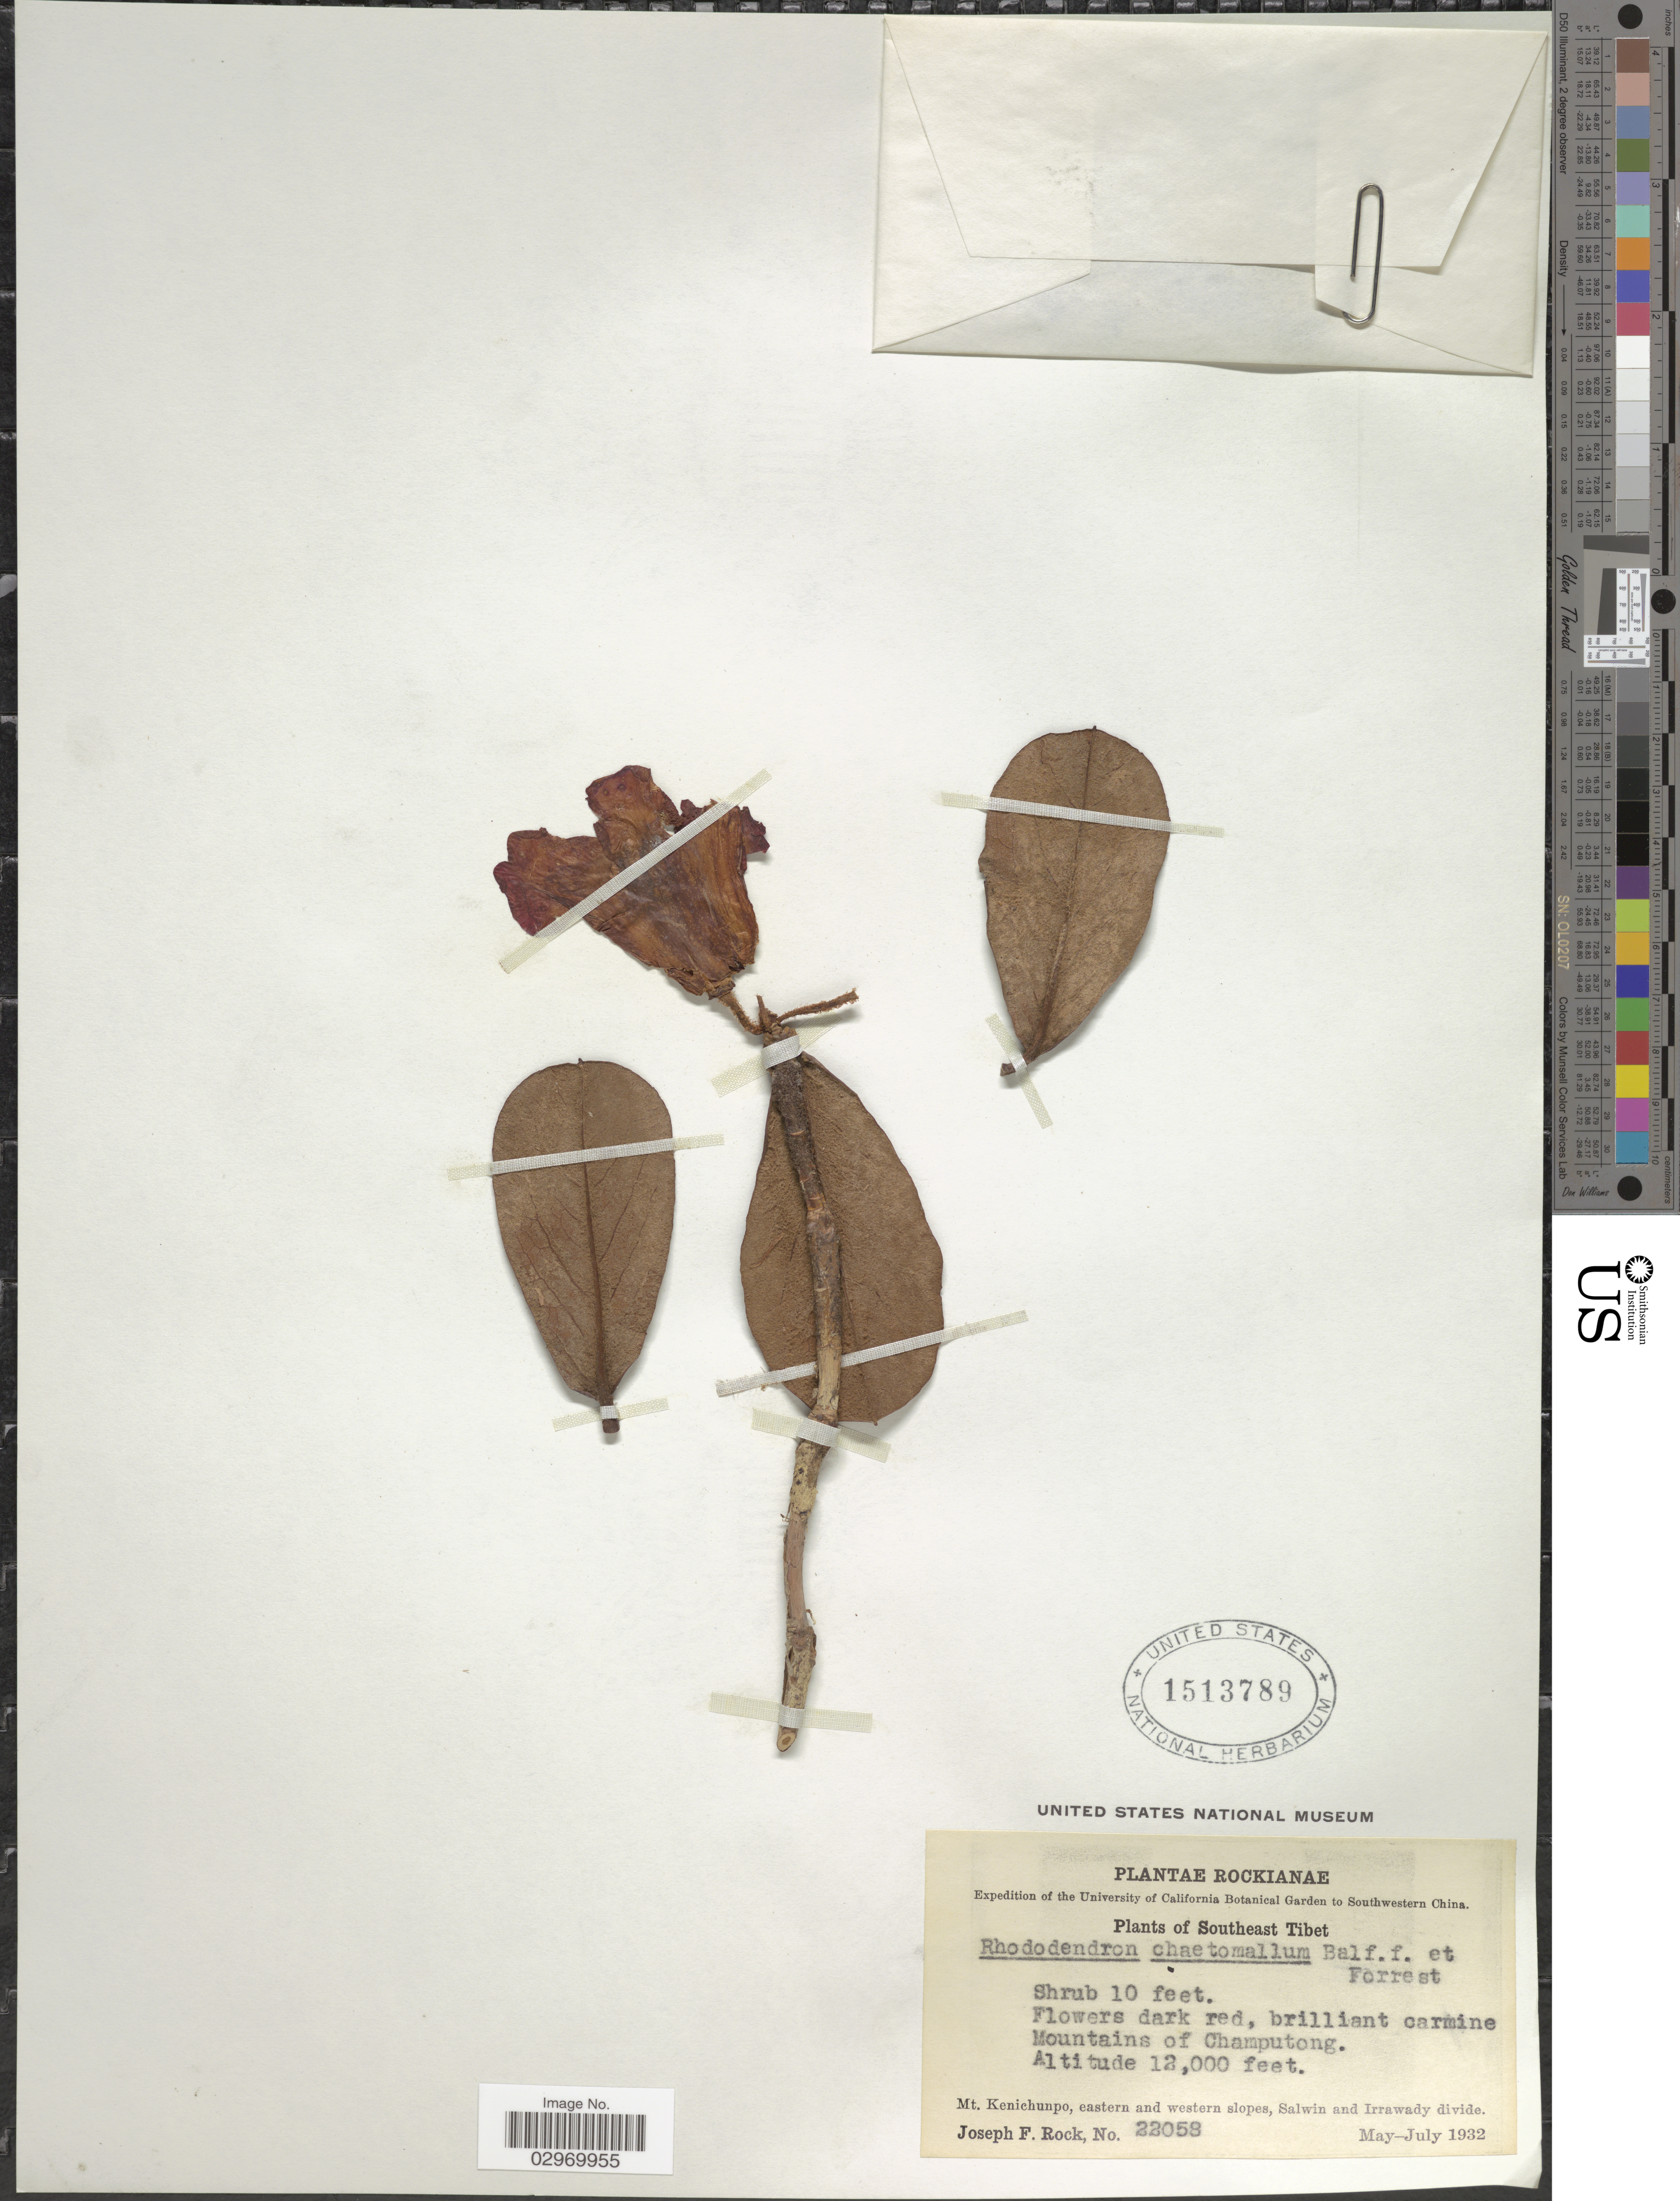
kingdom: Plantae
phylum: Tracheophyta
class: Magnoliopsida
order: Ericales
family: Ericaceae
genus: Rhododendron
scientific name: Rhododendron chaetomallum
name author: Balf. f. & Forrest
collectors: J. F. Rock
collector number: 22058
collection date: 1932-05/1932-06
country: China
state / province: Xizang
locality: Southwestern China. Southeast Tibet, Mountains of Champutong, Mt. Kenichunpo, eastern and western slopes, Salwin and Irrawady divide.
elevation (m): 3658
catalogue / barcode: US 1513789